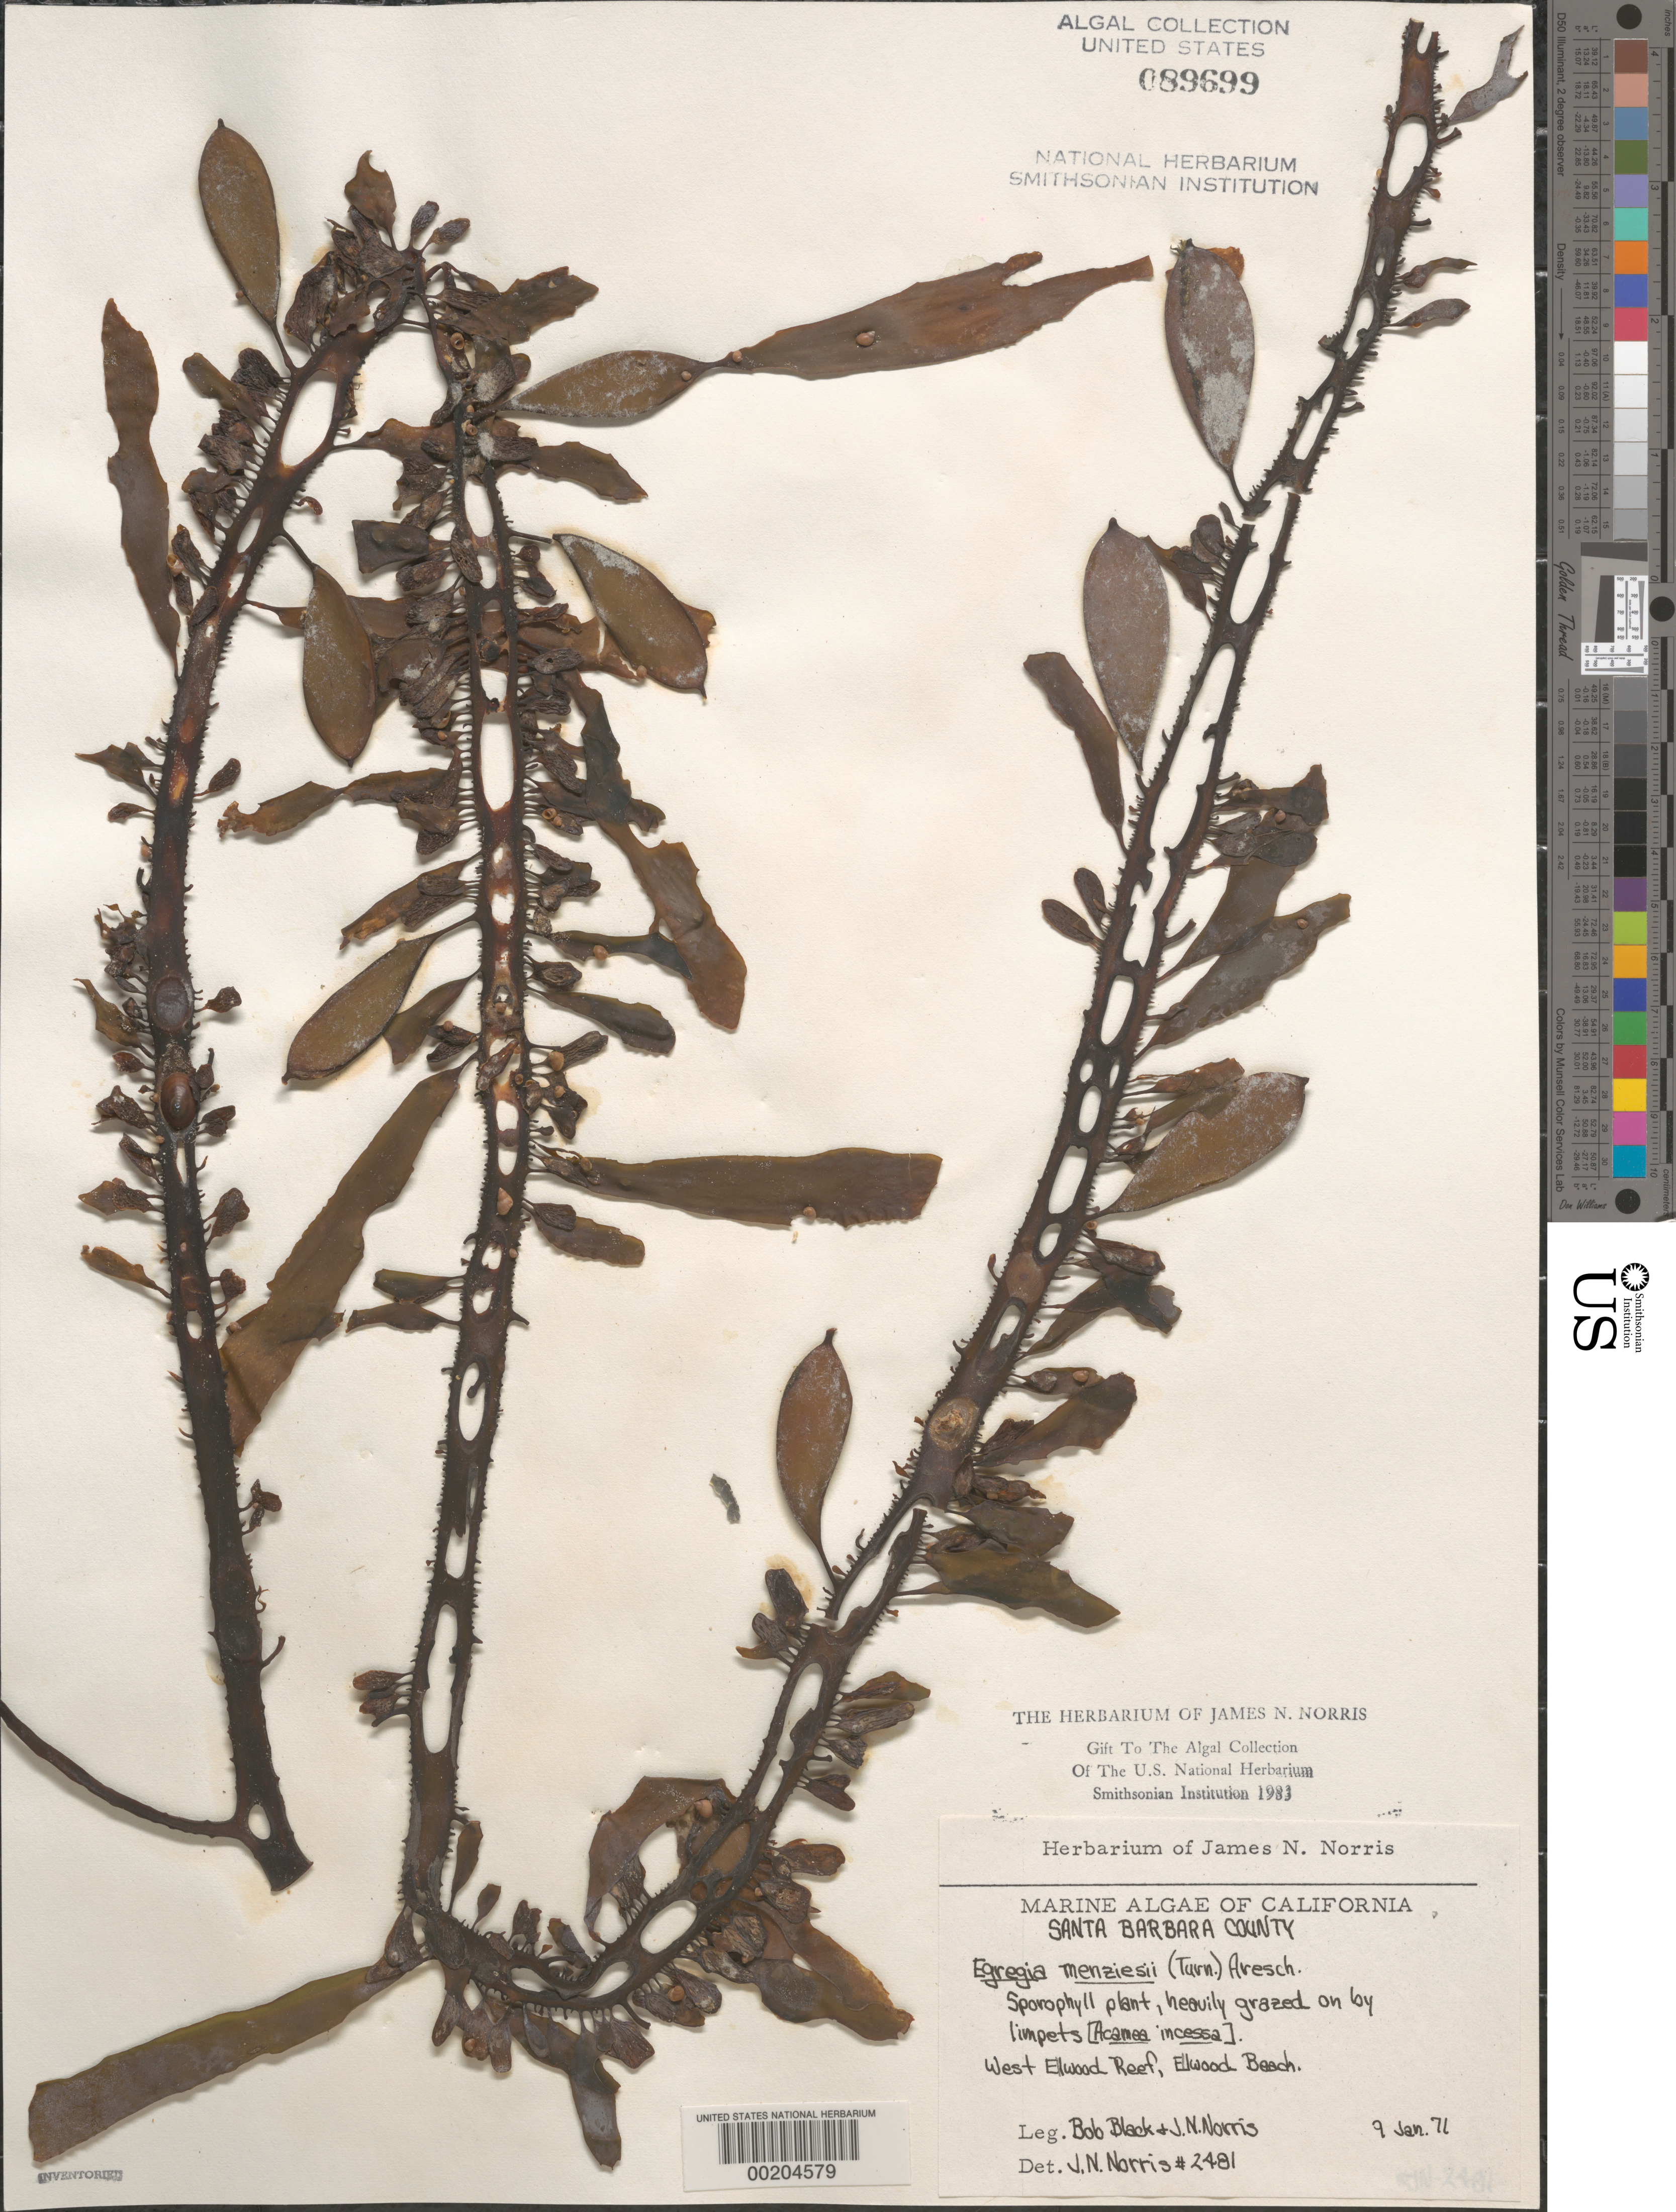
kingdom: Chromista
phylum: Ochrophyta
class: Phaeophyceae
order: Laminariales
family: Lessoniaceae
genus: Egregia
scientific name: Egregia menziesii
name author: (Turner) Aresch.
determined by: Norris, James N.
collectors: R. Black & J. N. Norris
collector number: JN-2481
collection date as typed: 09 Jan 1971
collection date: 1971-01-09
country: United States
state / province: California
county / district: Santa Barbara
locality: West Ellwood Reef, Ellwood Ranch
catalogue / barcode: US 89699